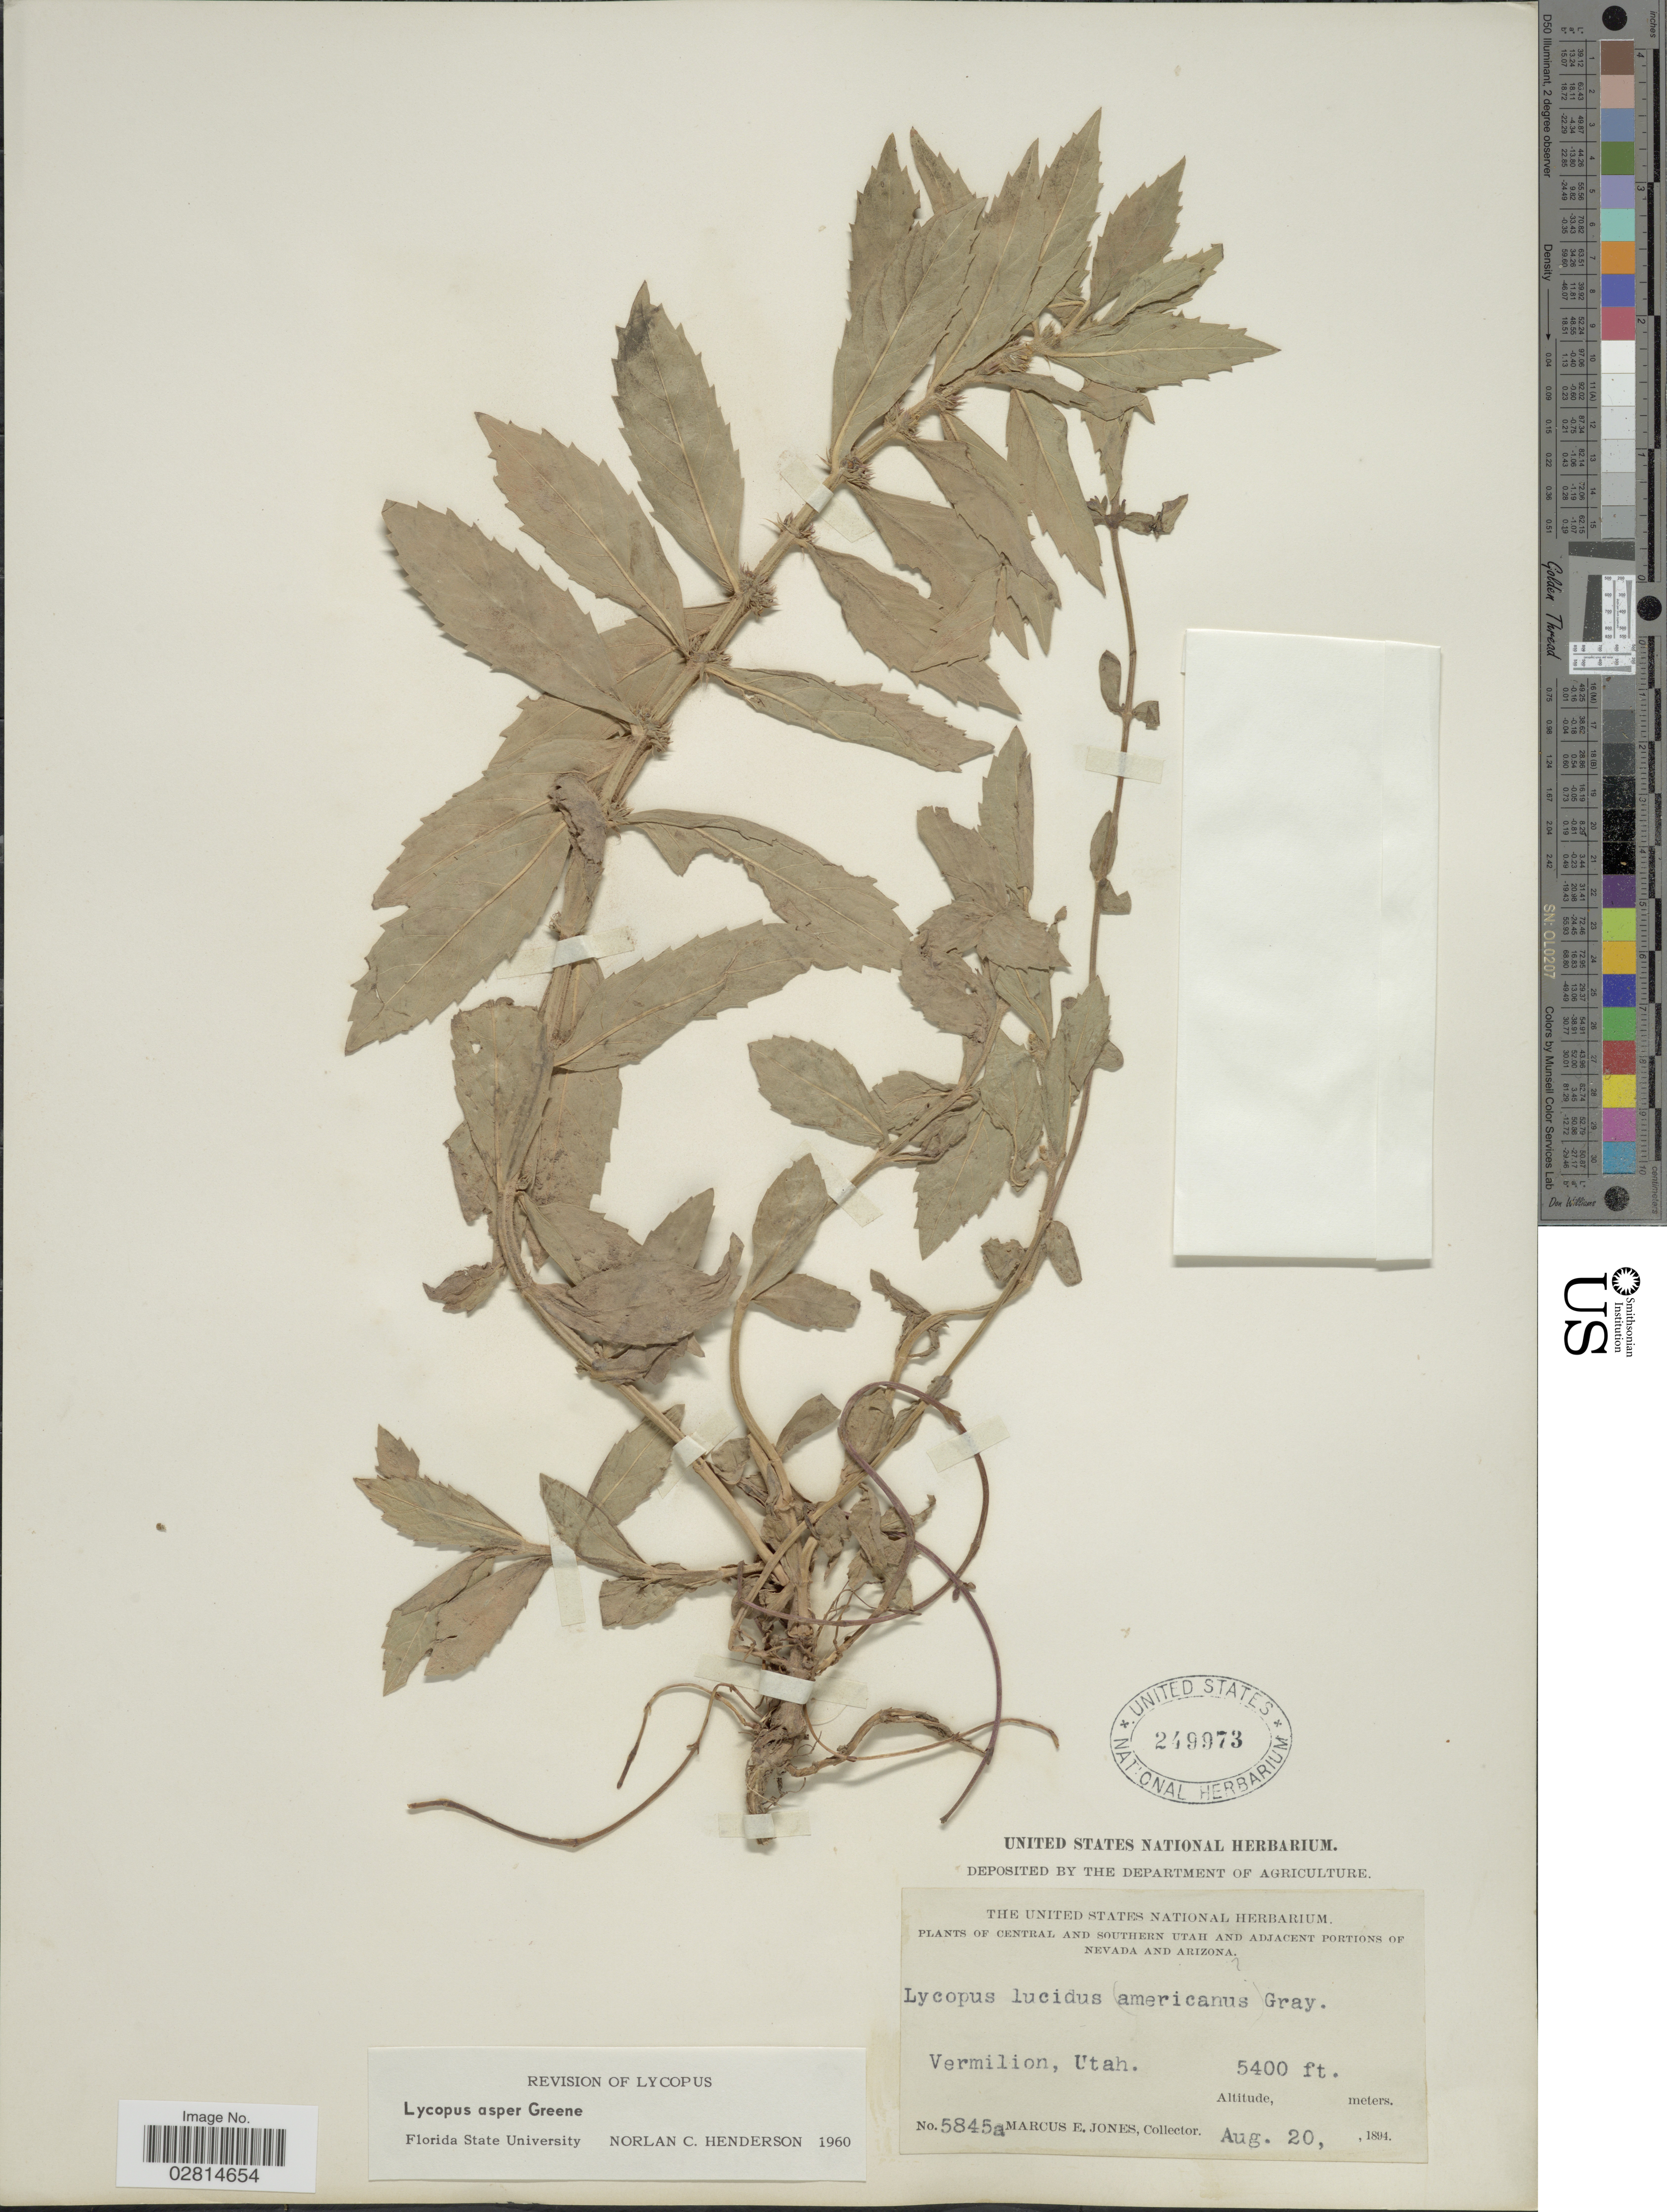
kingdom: Plantae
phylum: Tracheophyta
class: Magnoliopsida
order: Lamiales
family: Lamiaceae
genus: Lycopus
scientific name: Lycopus asper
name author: Greene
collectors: M. E. Jones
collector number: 5845a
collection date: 1894-08-20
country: United States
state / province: Utah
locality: Central and Southern Utah. Vermilion.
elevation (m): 1646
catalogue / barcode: US 249973